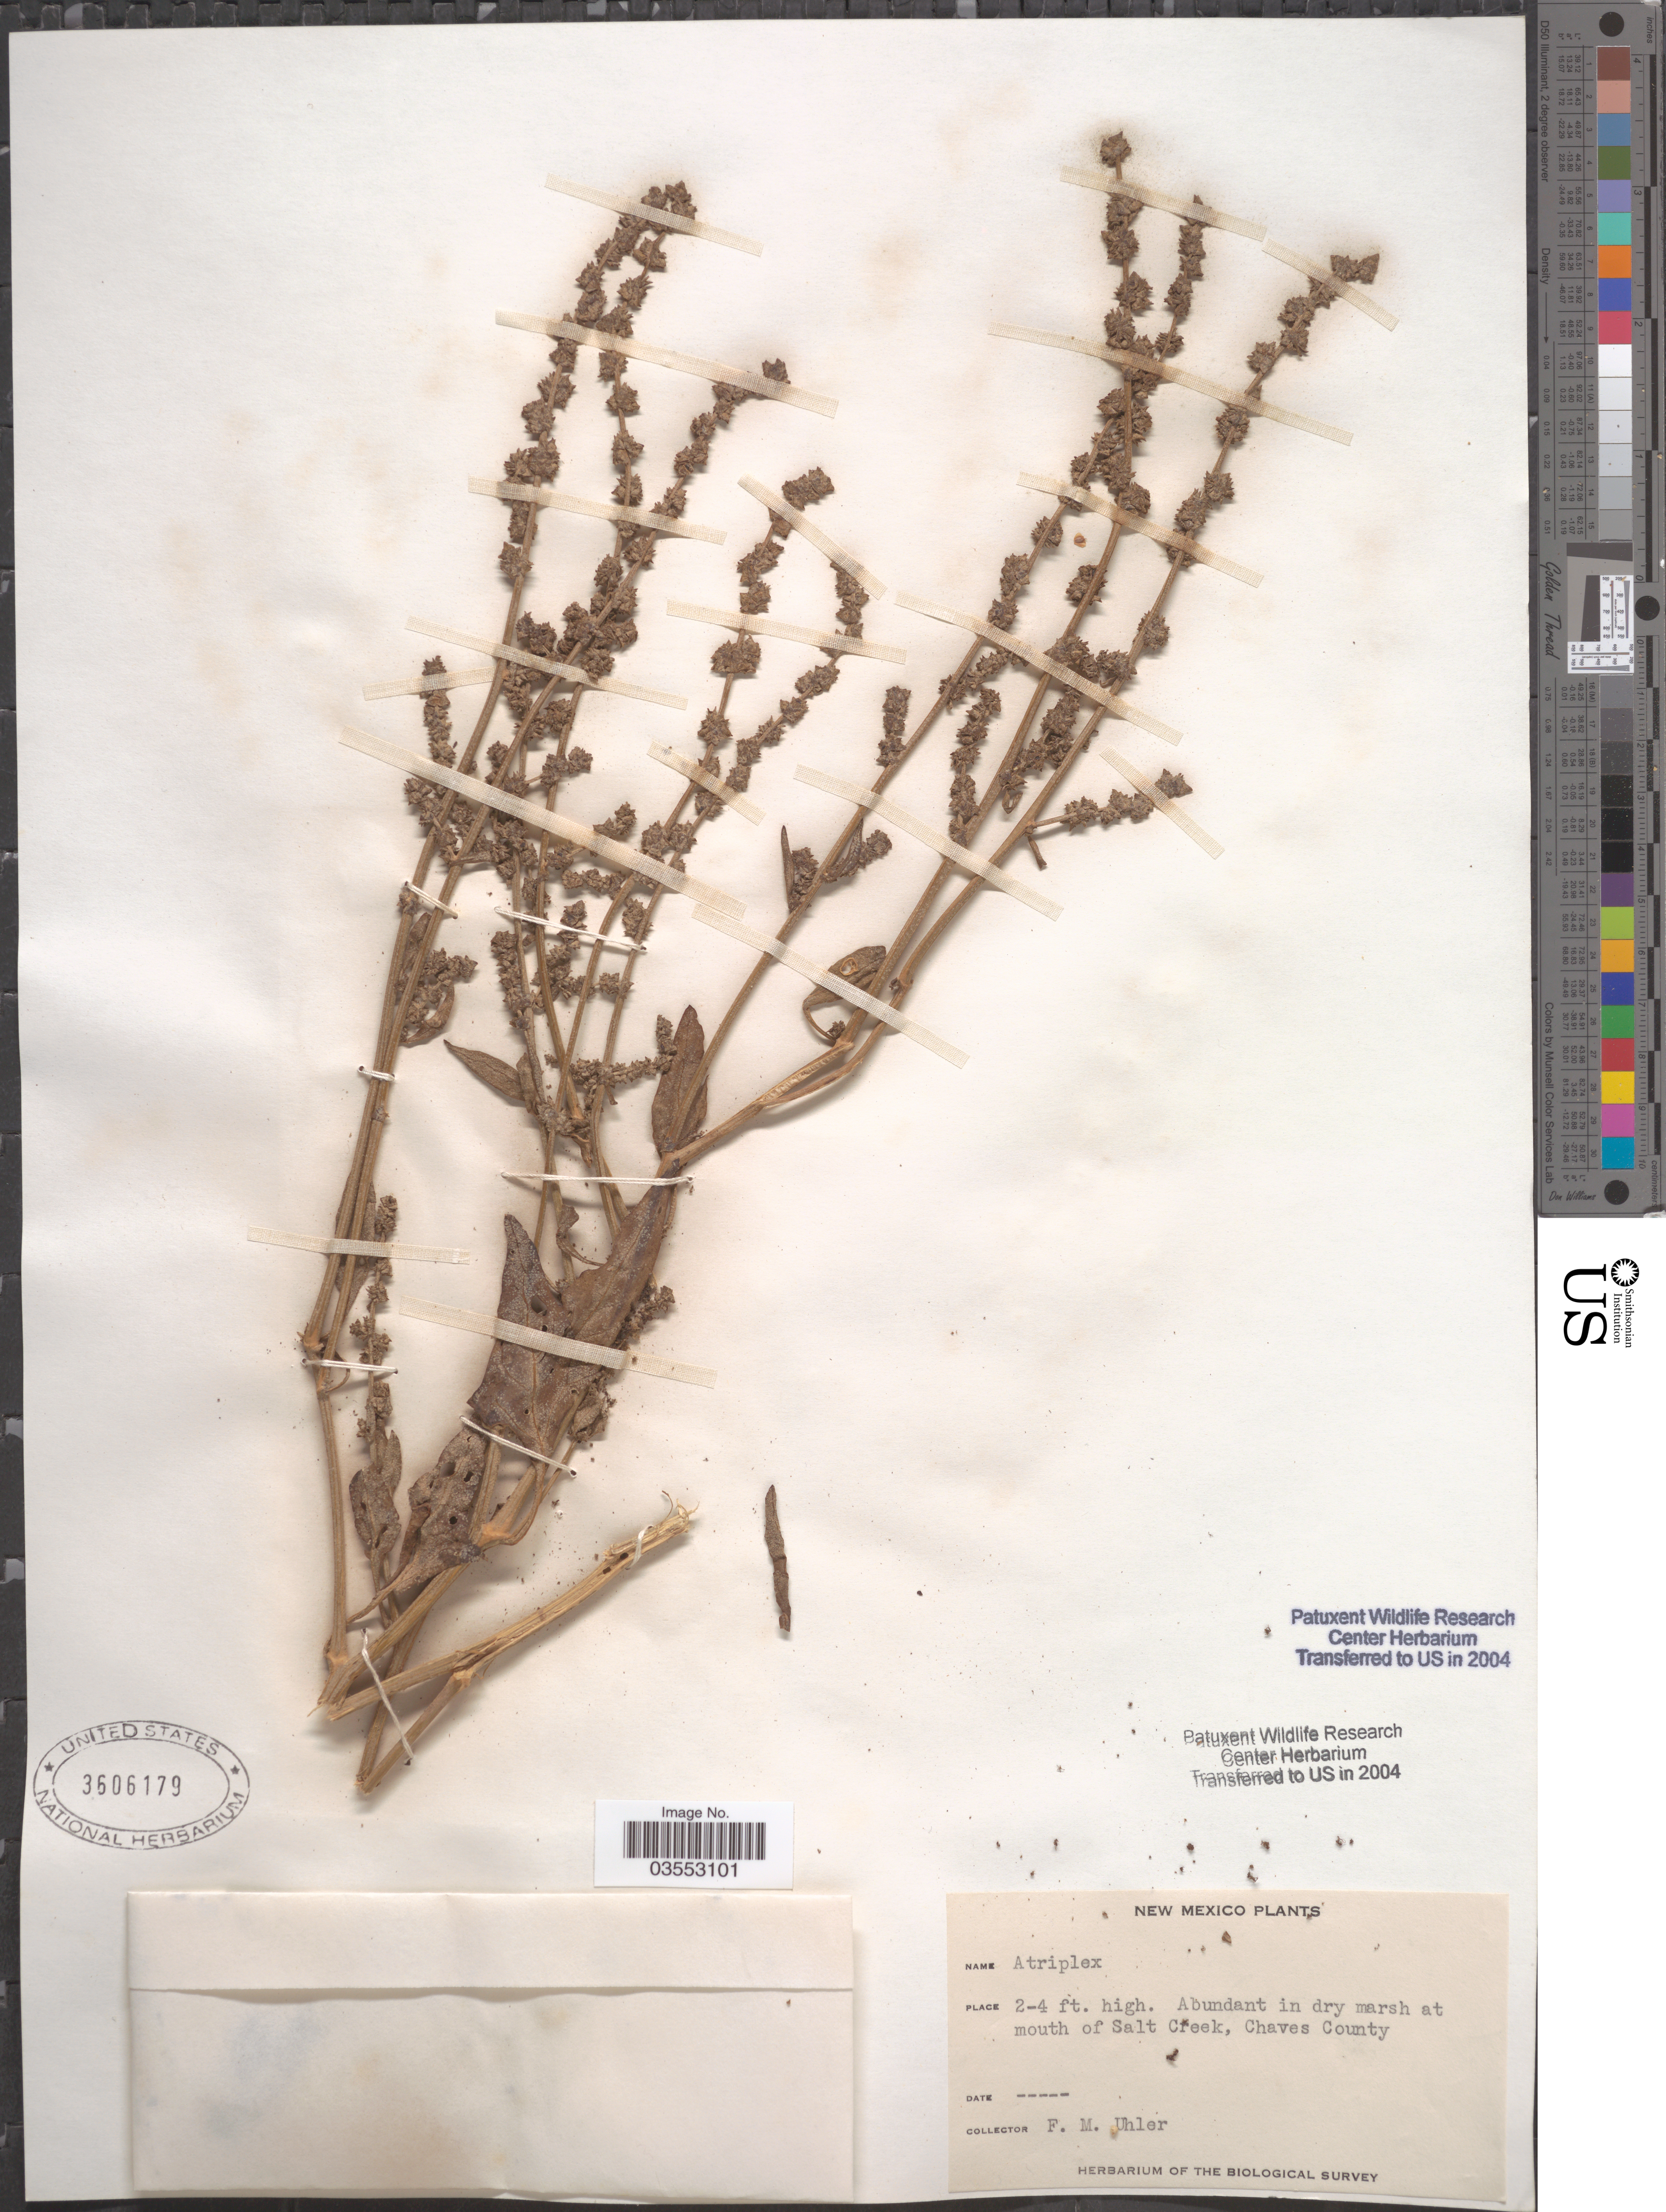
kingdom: Plantae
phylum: Tracheophyta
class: Magnoliopsida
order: Caryophyllales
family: Amaranthaceae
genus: Atriplex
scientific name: Atriplex sp.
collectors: F. M. Uhler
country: United States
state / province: New Mexico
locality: Abundant in dry marsh at mouth of Salt Creek, Chaves County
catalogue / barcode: US 3606179